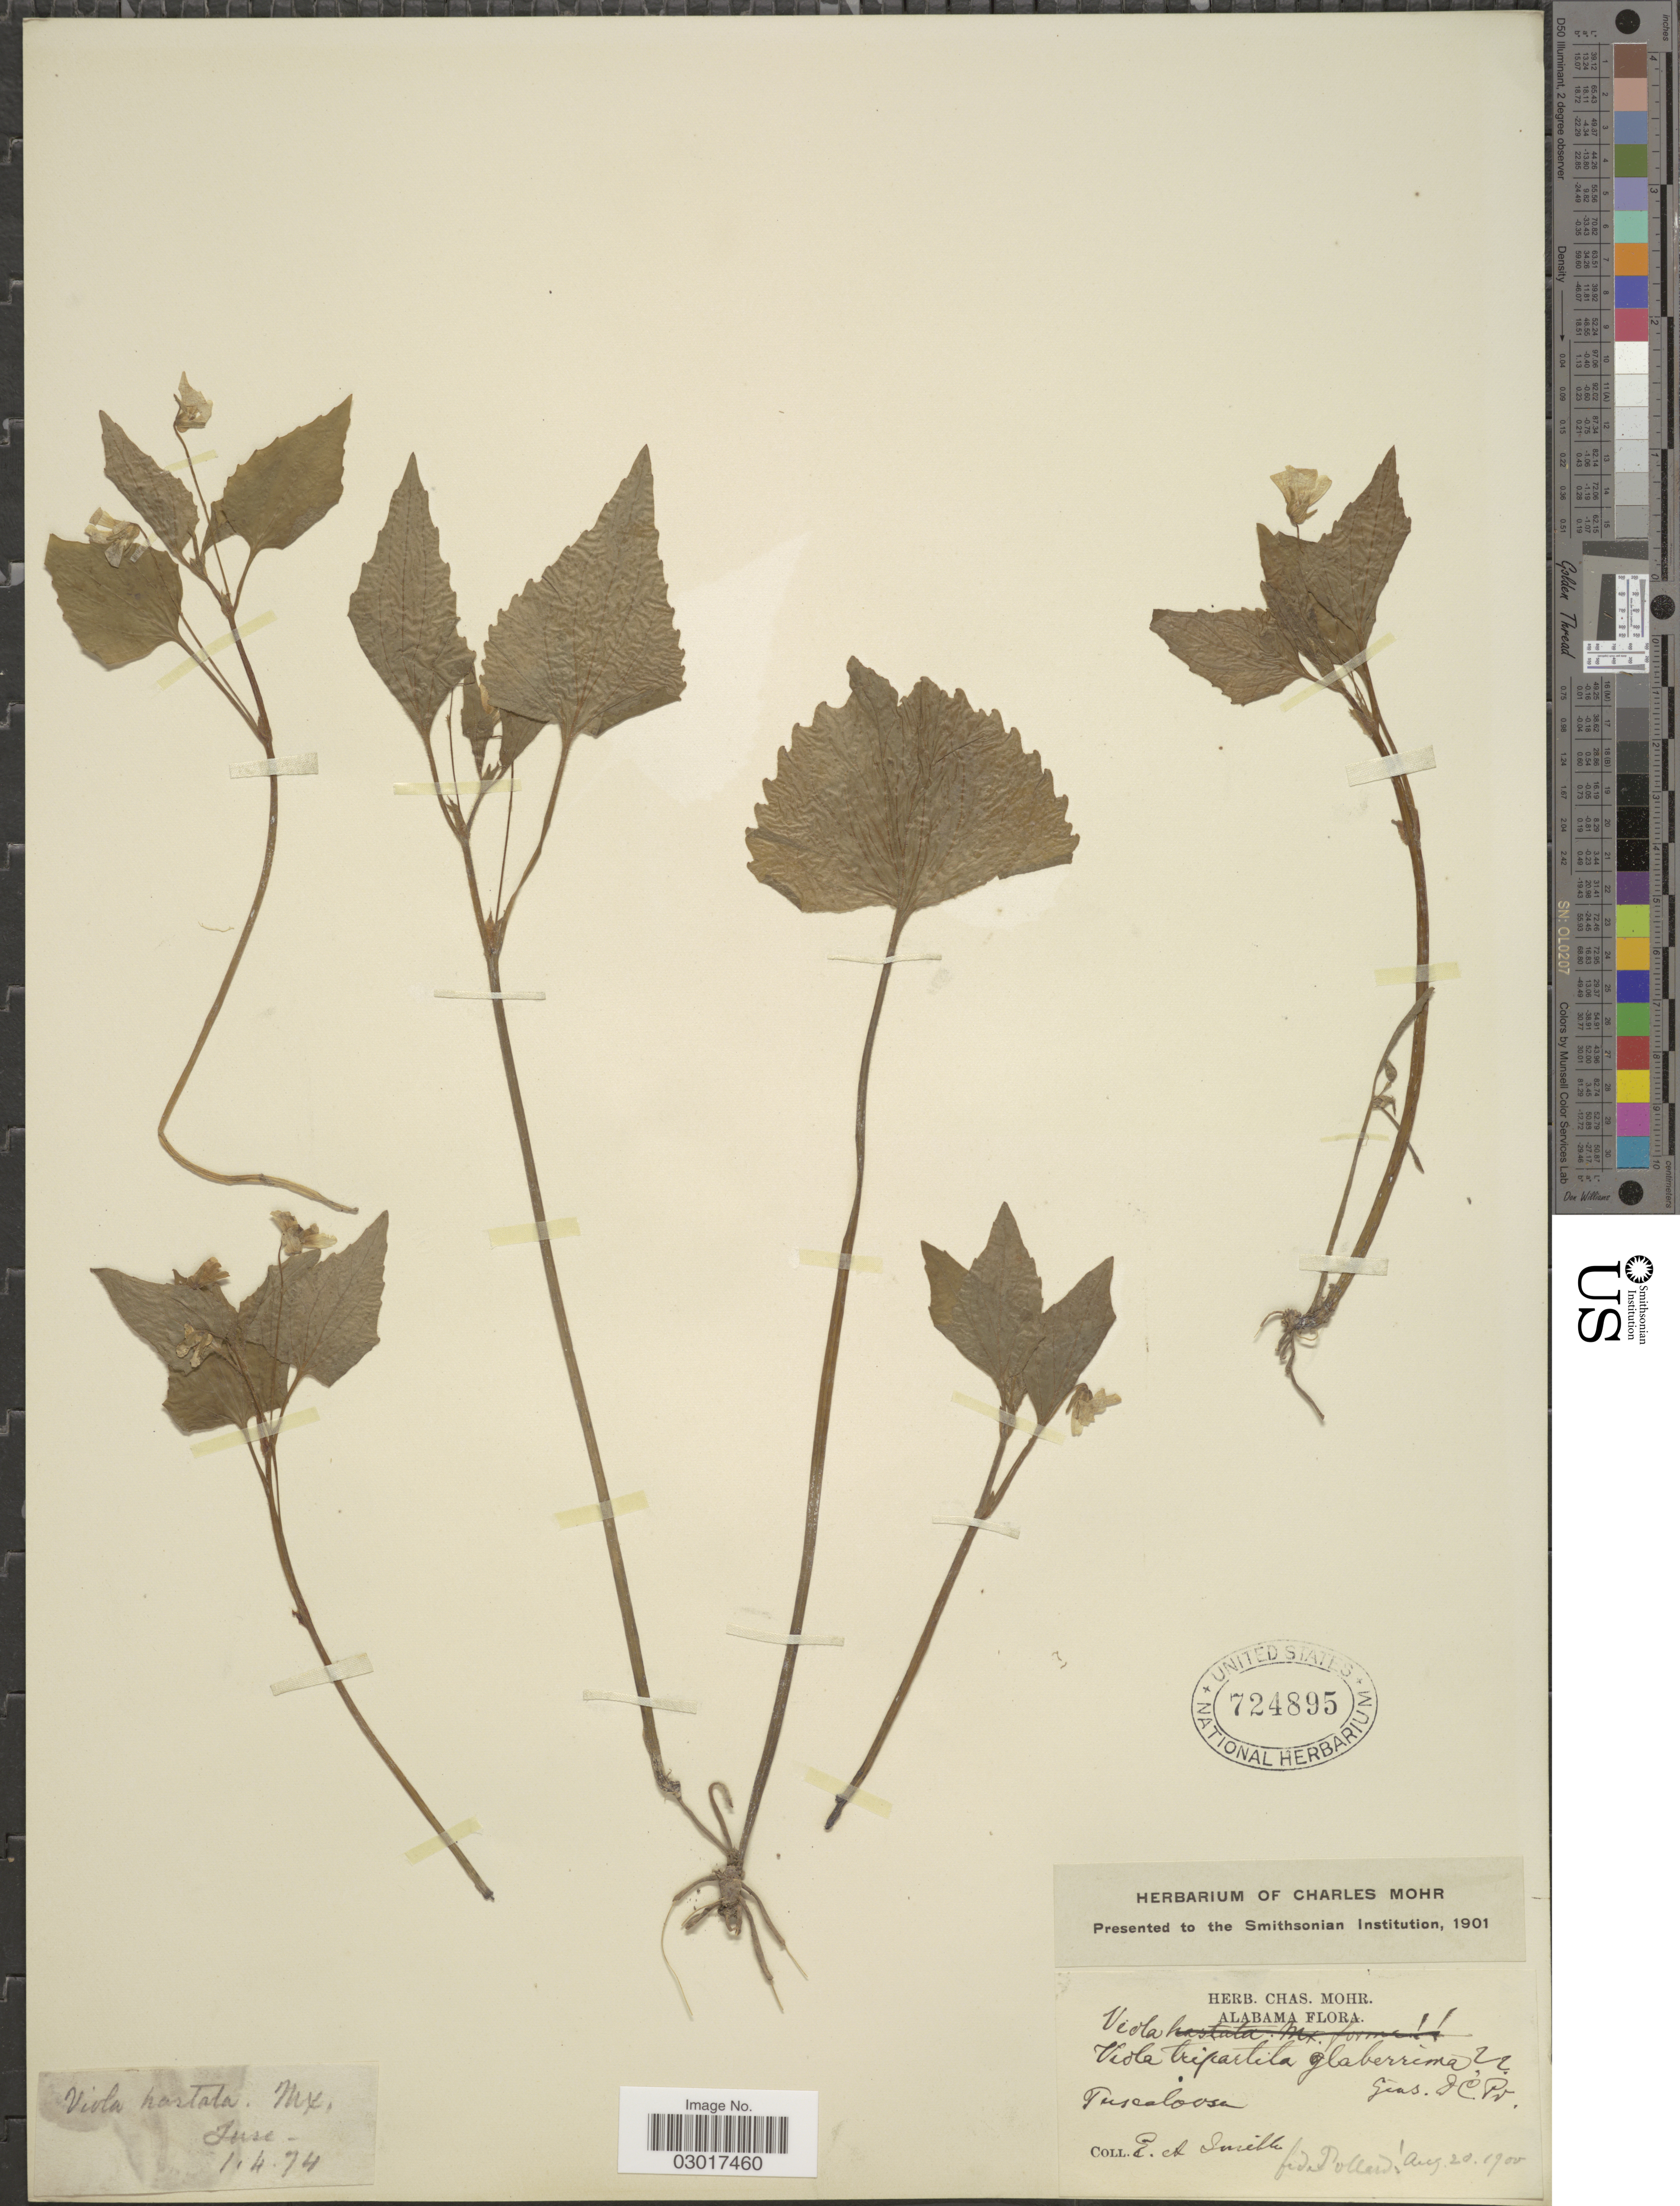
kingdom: Plantae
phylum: Tracheophyta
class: Magnoliopsida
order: Malpighiales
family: Violaceae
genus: Viola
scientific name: Viola tripartita var. glaberrima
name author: (Ging.) R.M. Harper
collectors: E. A. Smith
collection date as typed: Transcribed d/m/y: 4/1/74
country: United States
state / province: Alabama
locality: Tuscaloosa.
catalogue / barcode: US 724895